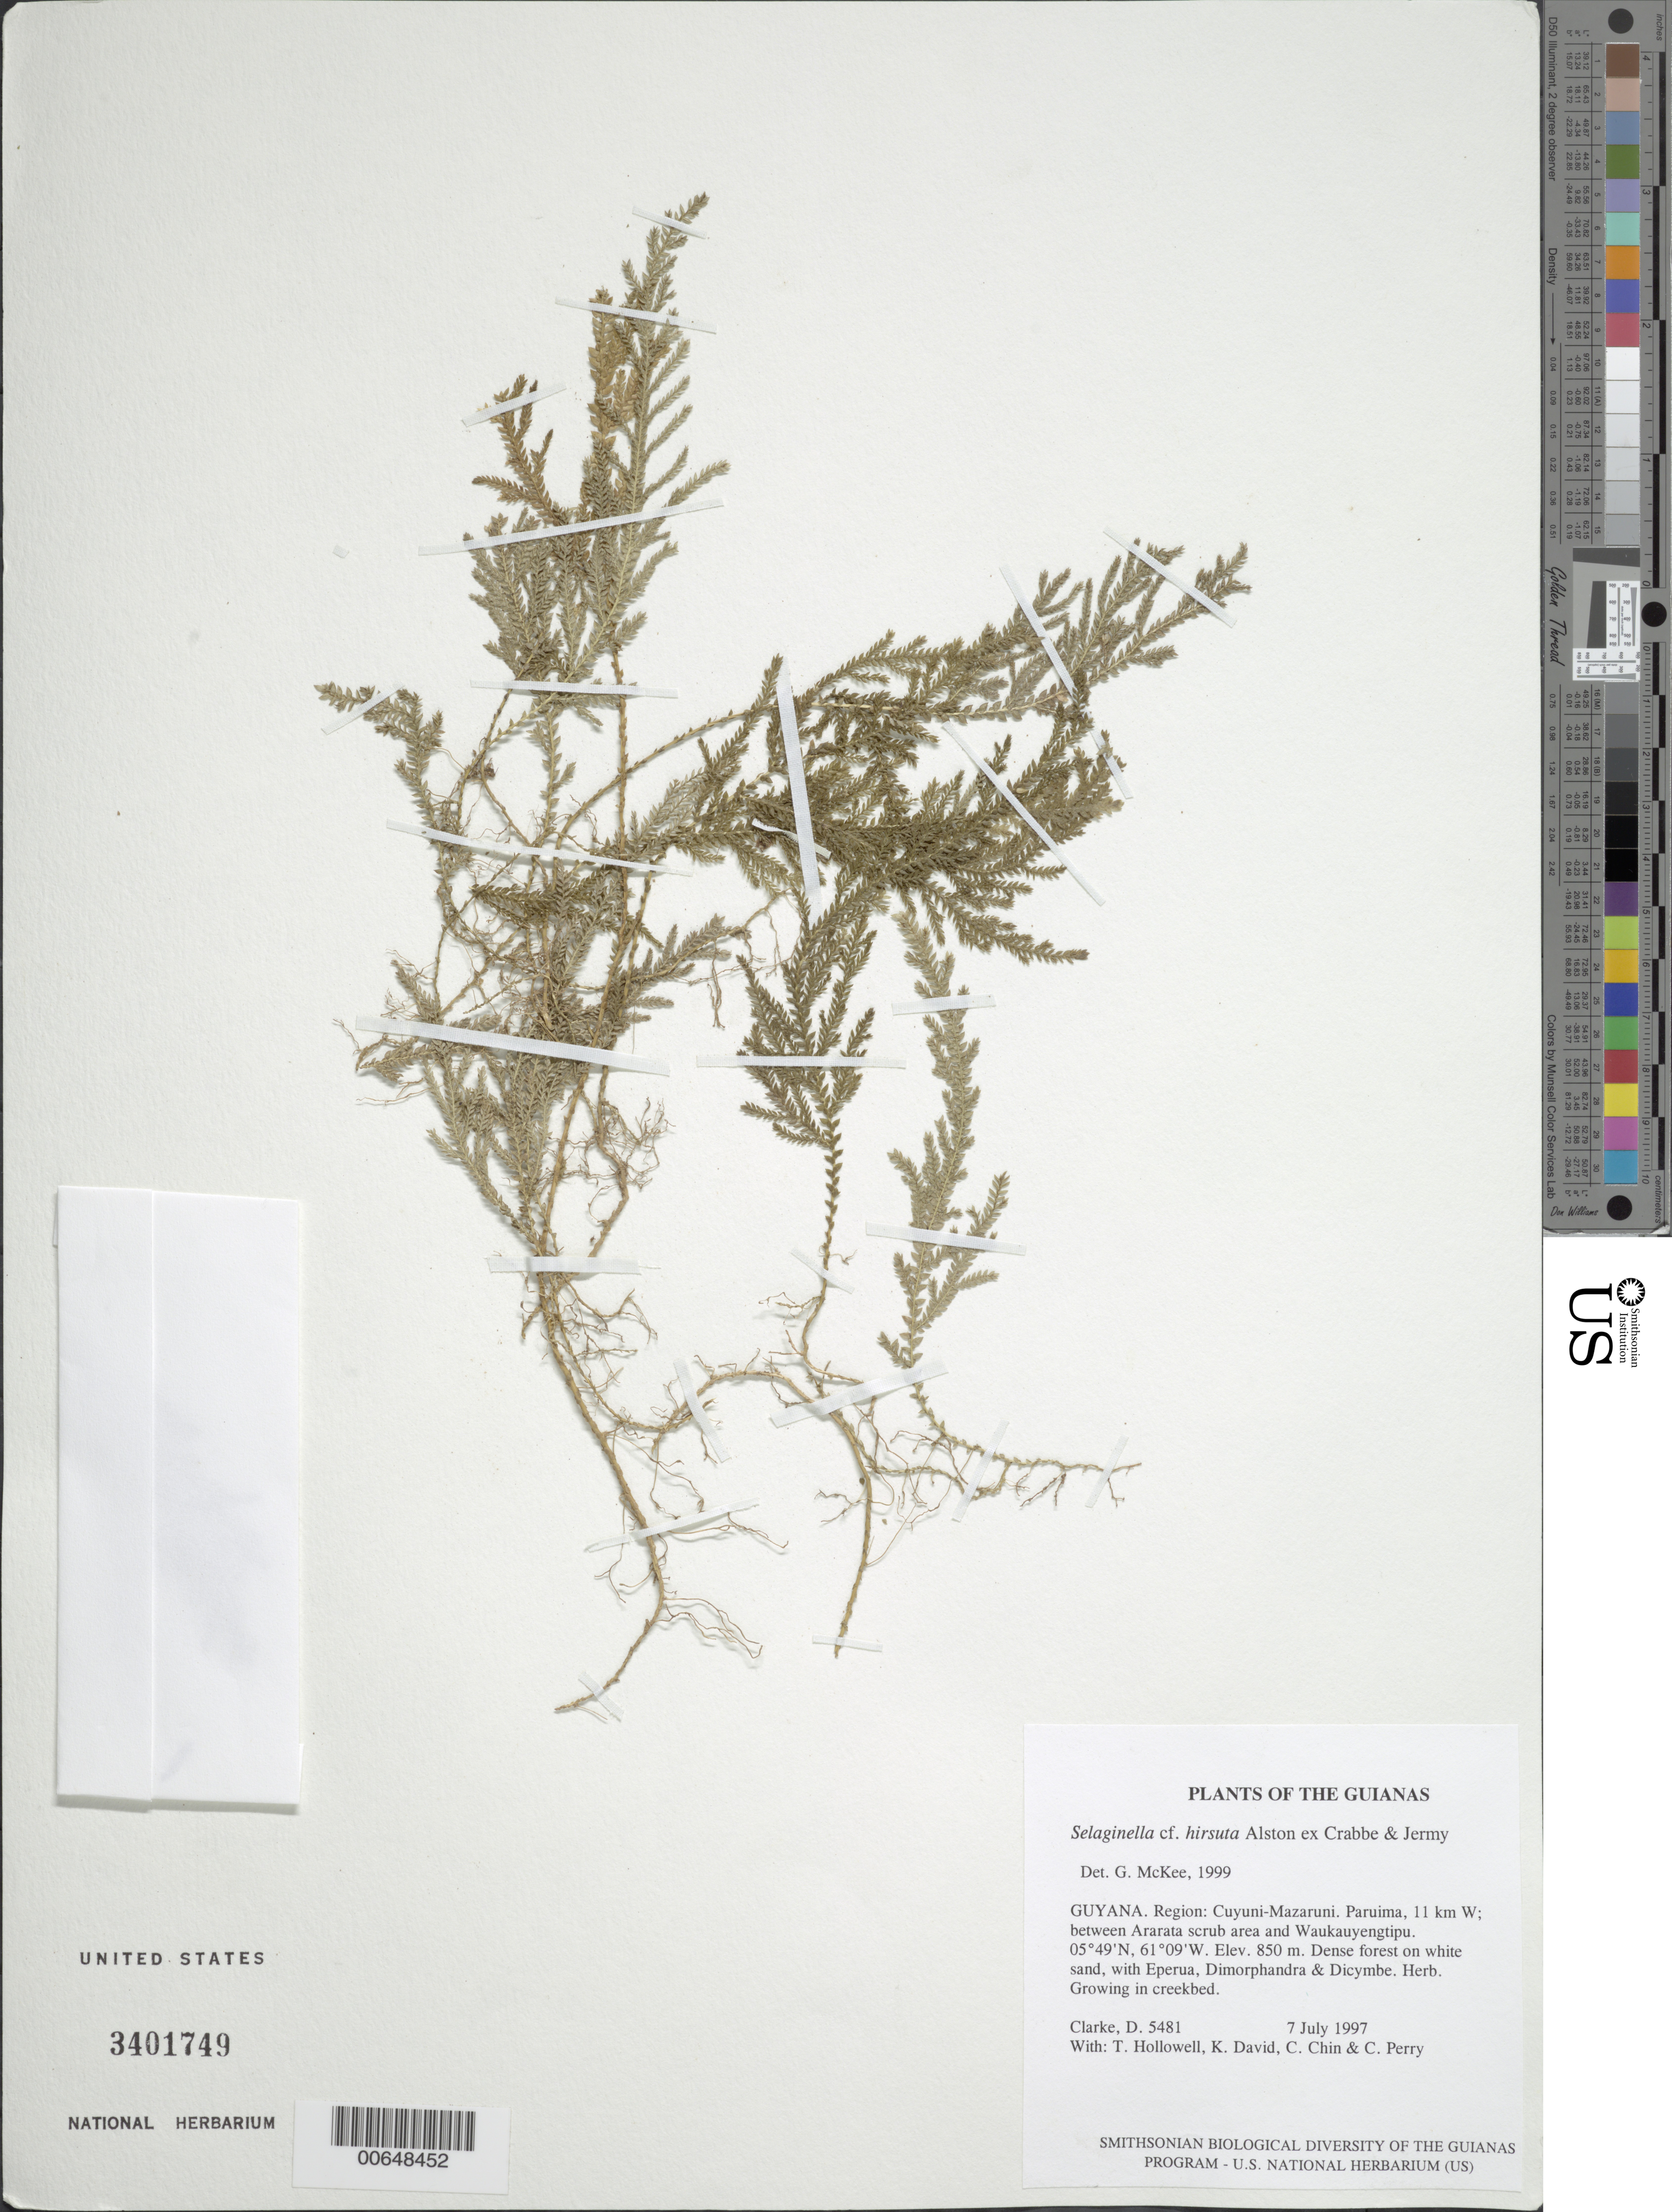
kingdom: Plantae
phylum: Tracheophyta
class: Lycopodiopsida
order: Selaginellales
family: Selaginellaceae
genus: Selaginella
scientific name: Selaginella hirsuta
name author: Alston ex Crabbe & Jermy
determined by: McKee, G. S., (US), NMNH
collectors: H. D. Clarke, T. Hollowell, K. David, C. Chin & C. Perry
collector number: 5481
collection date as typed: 7 July 1997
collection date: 1997-07-07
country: Guyana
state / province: Cuyuni-Mazaruni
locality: Paruima, 11 km W; between Ararata scrub area and Waukauyengtipu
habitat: Dense forest on white sand, with Eperua, Dimorphandra & Dicymbe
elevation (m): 850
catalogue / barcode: US 3401749